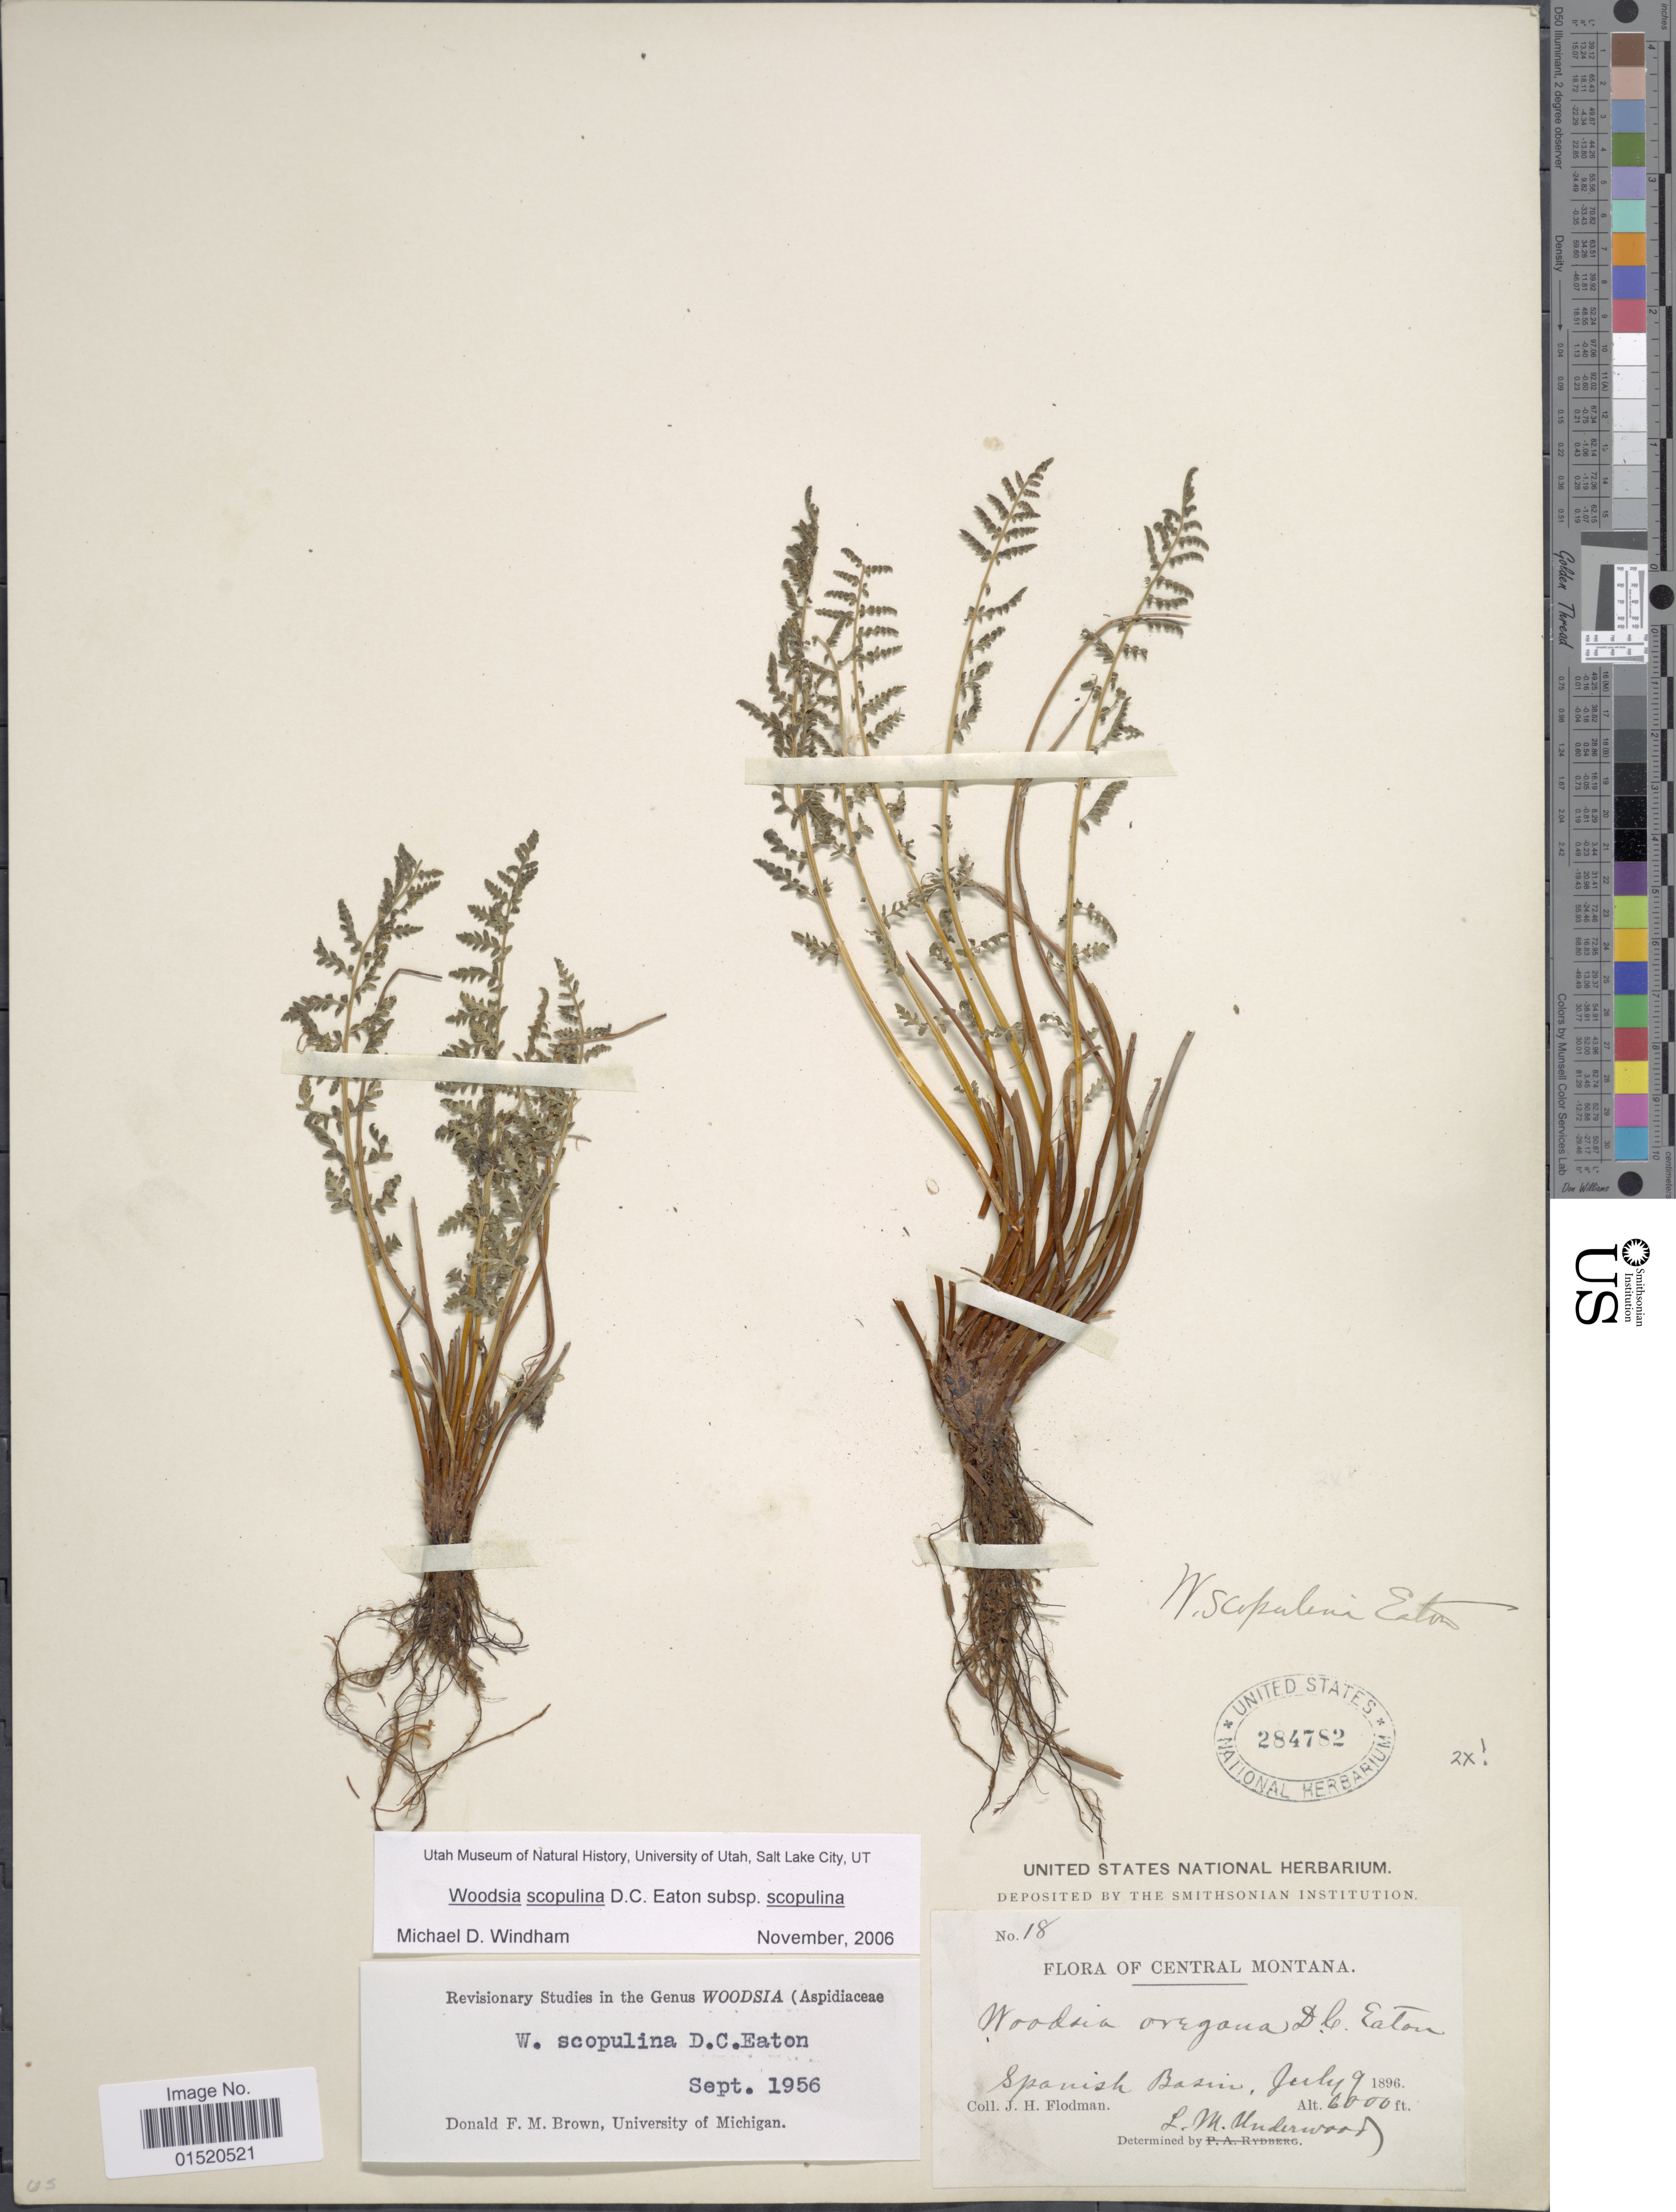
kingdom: Plantae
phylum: Tracheophyta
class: Polypodiopsida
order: Polypodiales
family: Woodsiaceae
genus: Woodsia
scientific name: Woodsia scopulina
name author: D.C. Eaton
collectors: J. Flodman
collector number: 18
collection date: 1896-07-09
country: United States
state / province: Montana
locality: Central Montana, Spanish Basin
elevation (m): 1829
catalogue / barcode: US 284782